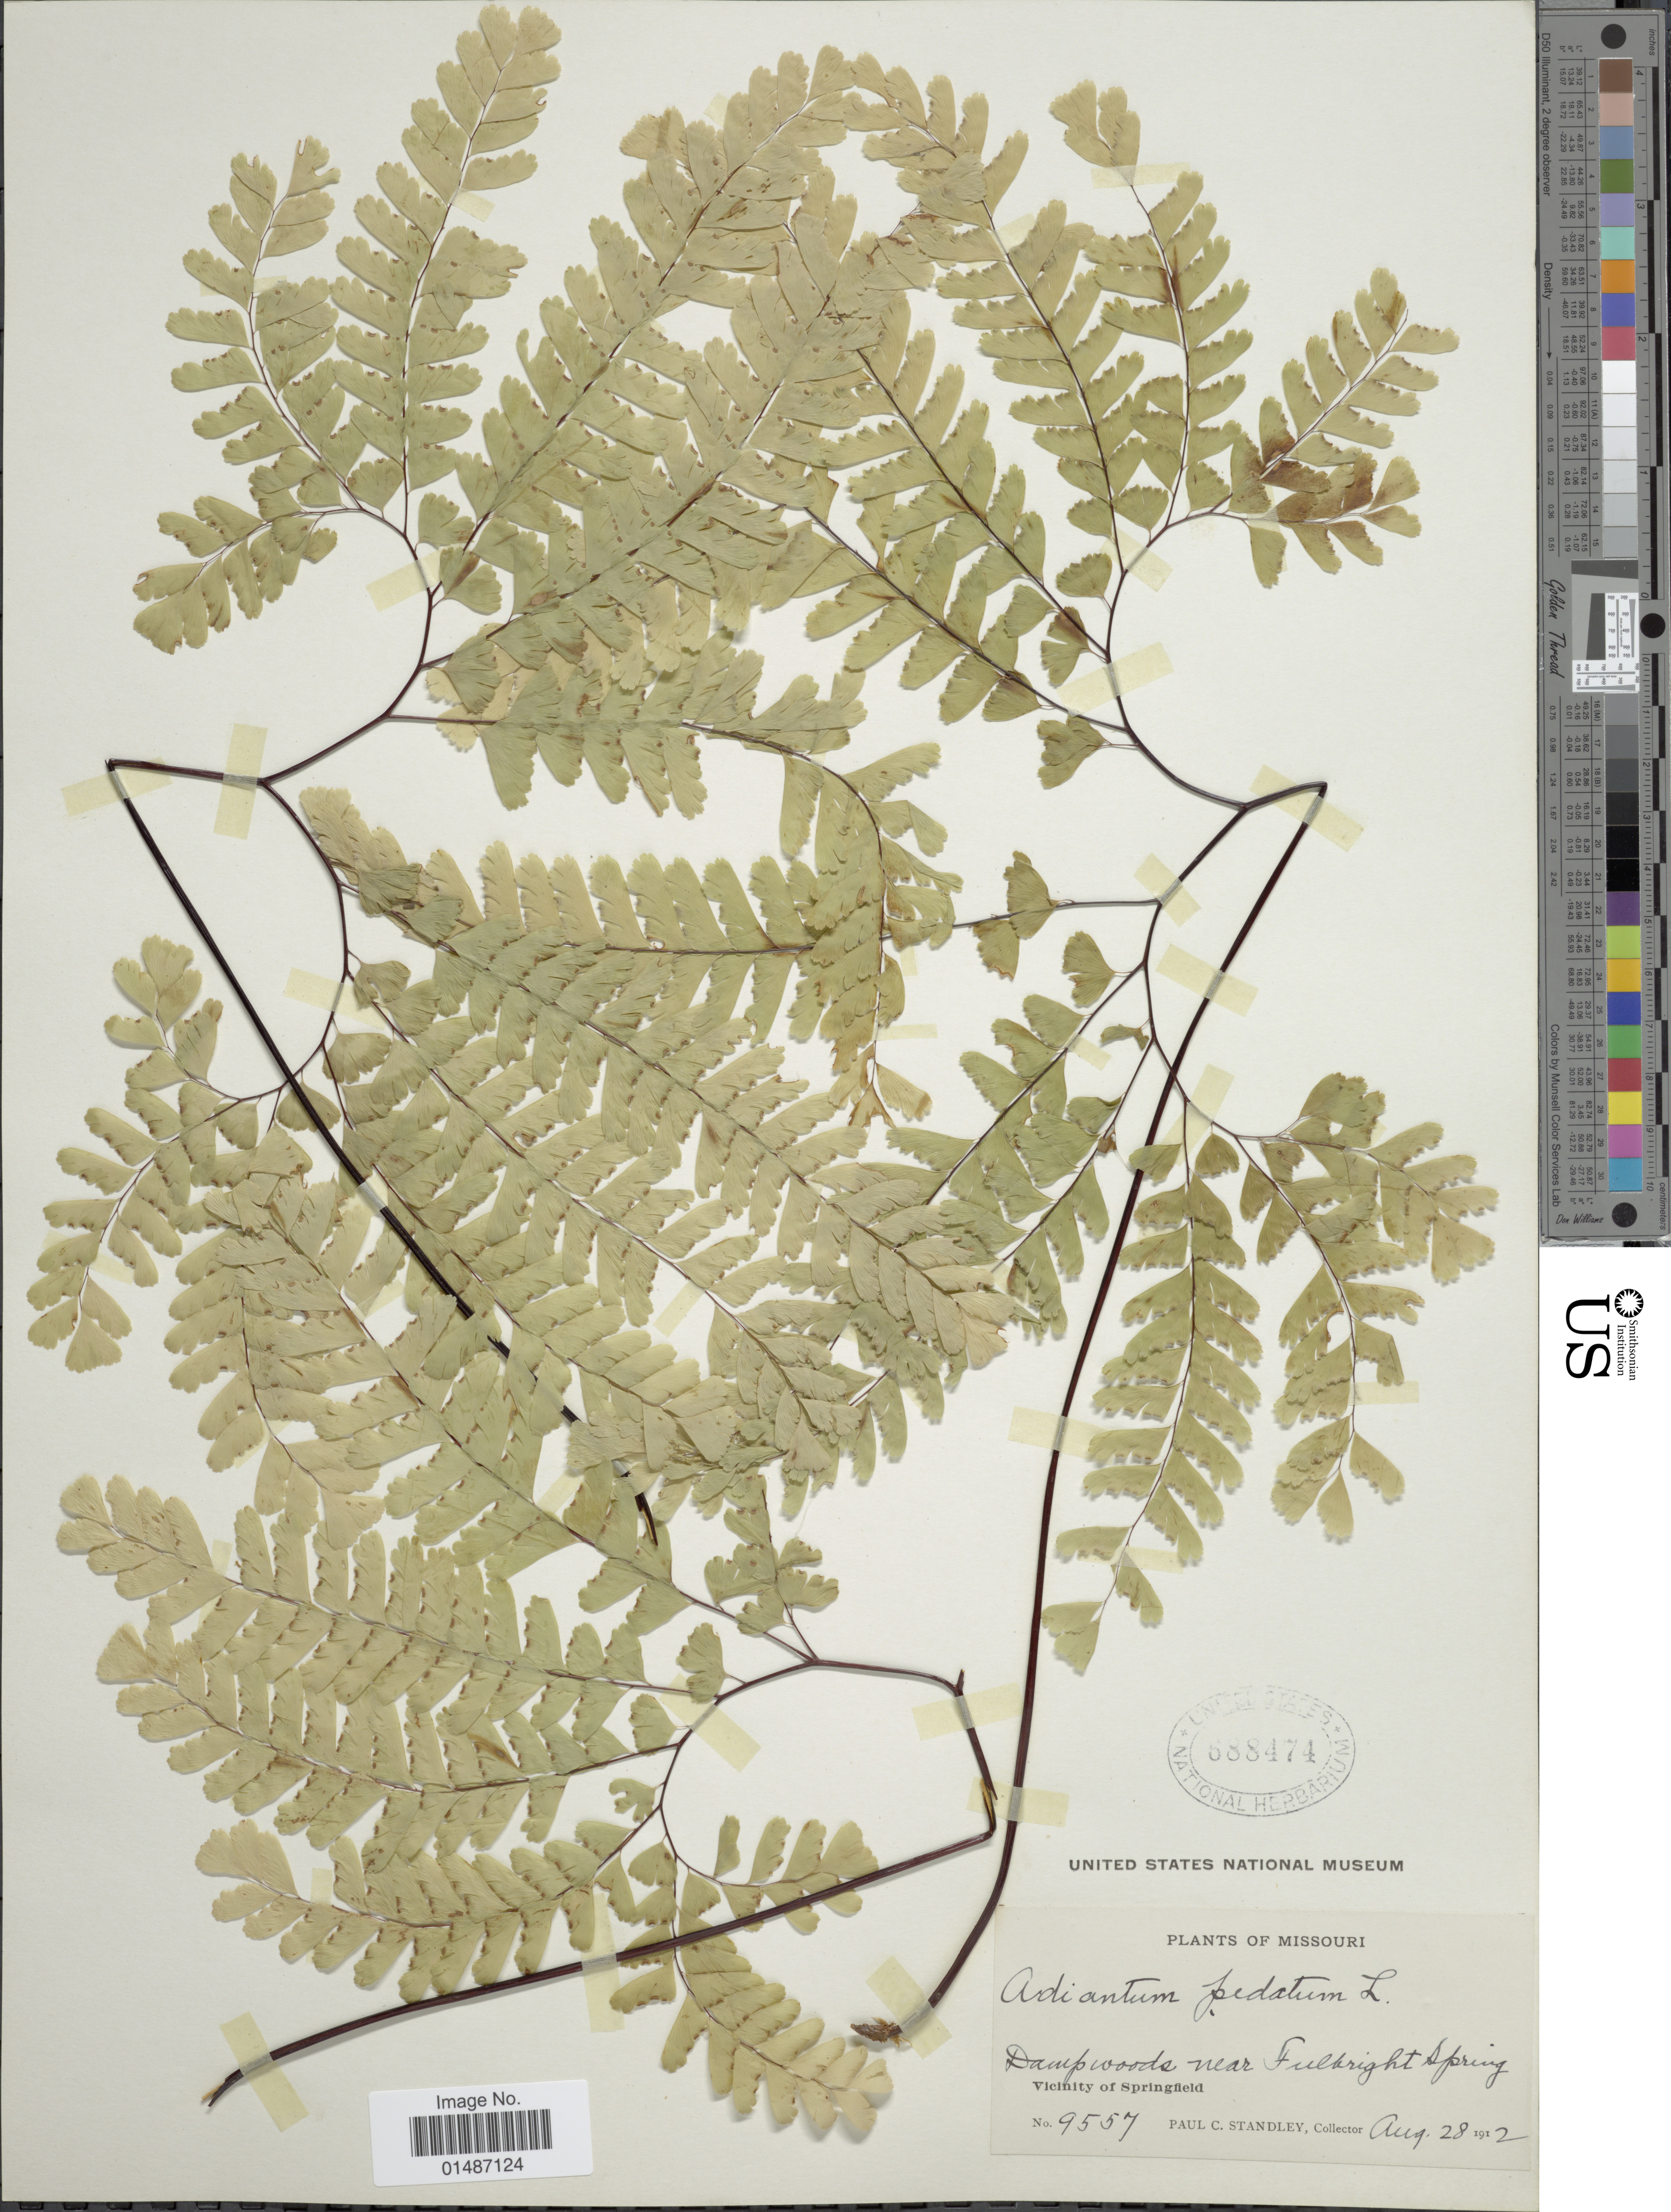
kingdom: Plantae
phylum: Tracheophyta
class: Polypodiopsida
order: Polypodiales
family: Pteridaceae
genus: Adiantum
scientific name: Adiantum pedatum var. pedatum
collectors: P. C. Standley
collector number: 9557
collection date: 1912-08-28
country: United States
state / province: Missouri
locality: Damp woods near Fulkright Spring. Vicinity of Springfield.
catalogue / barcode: US 688474